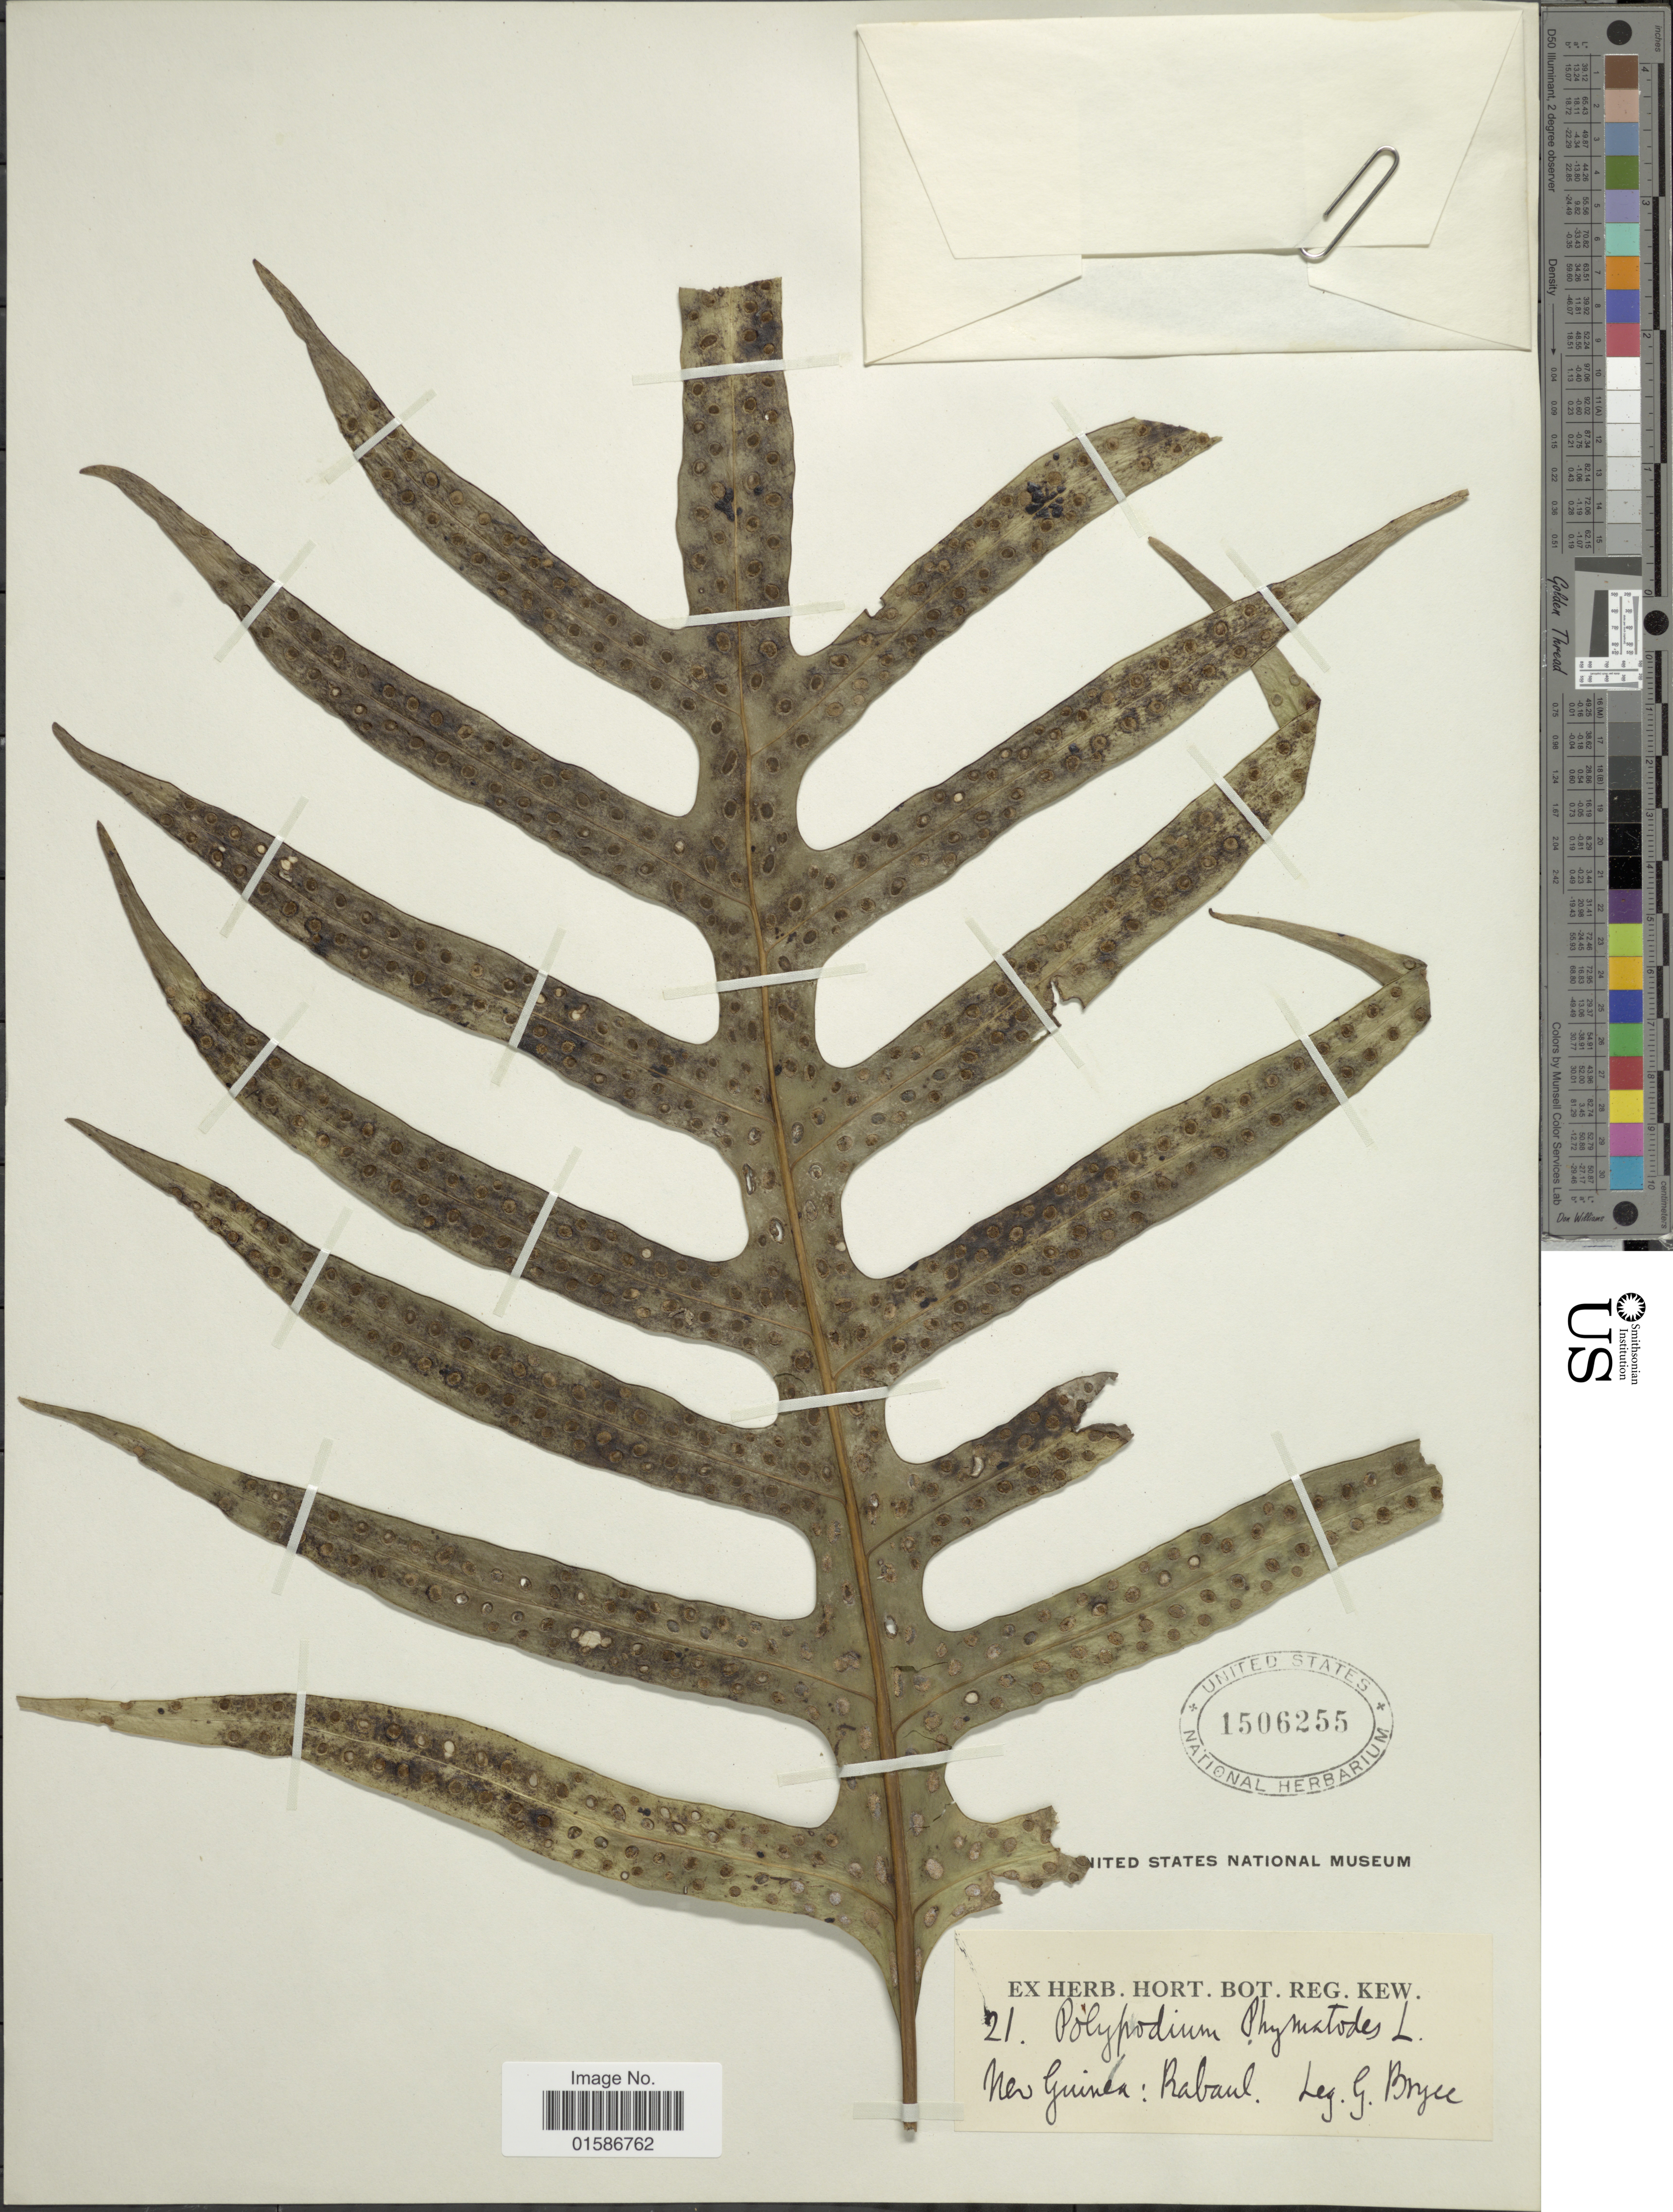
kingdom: Plantae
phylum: Tracheophyta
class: Polypodiopsida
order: Polypodiales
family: Polypodiaceae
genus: Microsorum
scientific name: Microsorum scolopendria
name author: (Burm. f.) Copel.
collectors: G. Bryce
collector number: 21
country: Papua New Guinea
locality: New Guinea: Rabaul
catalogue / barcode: US 1506255